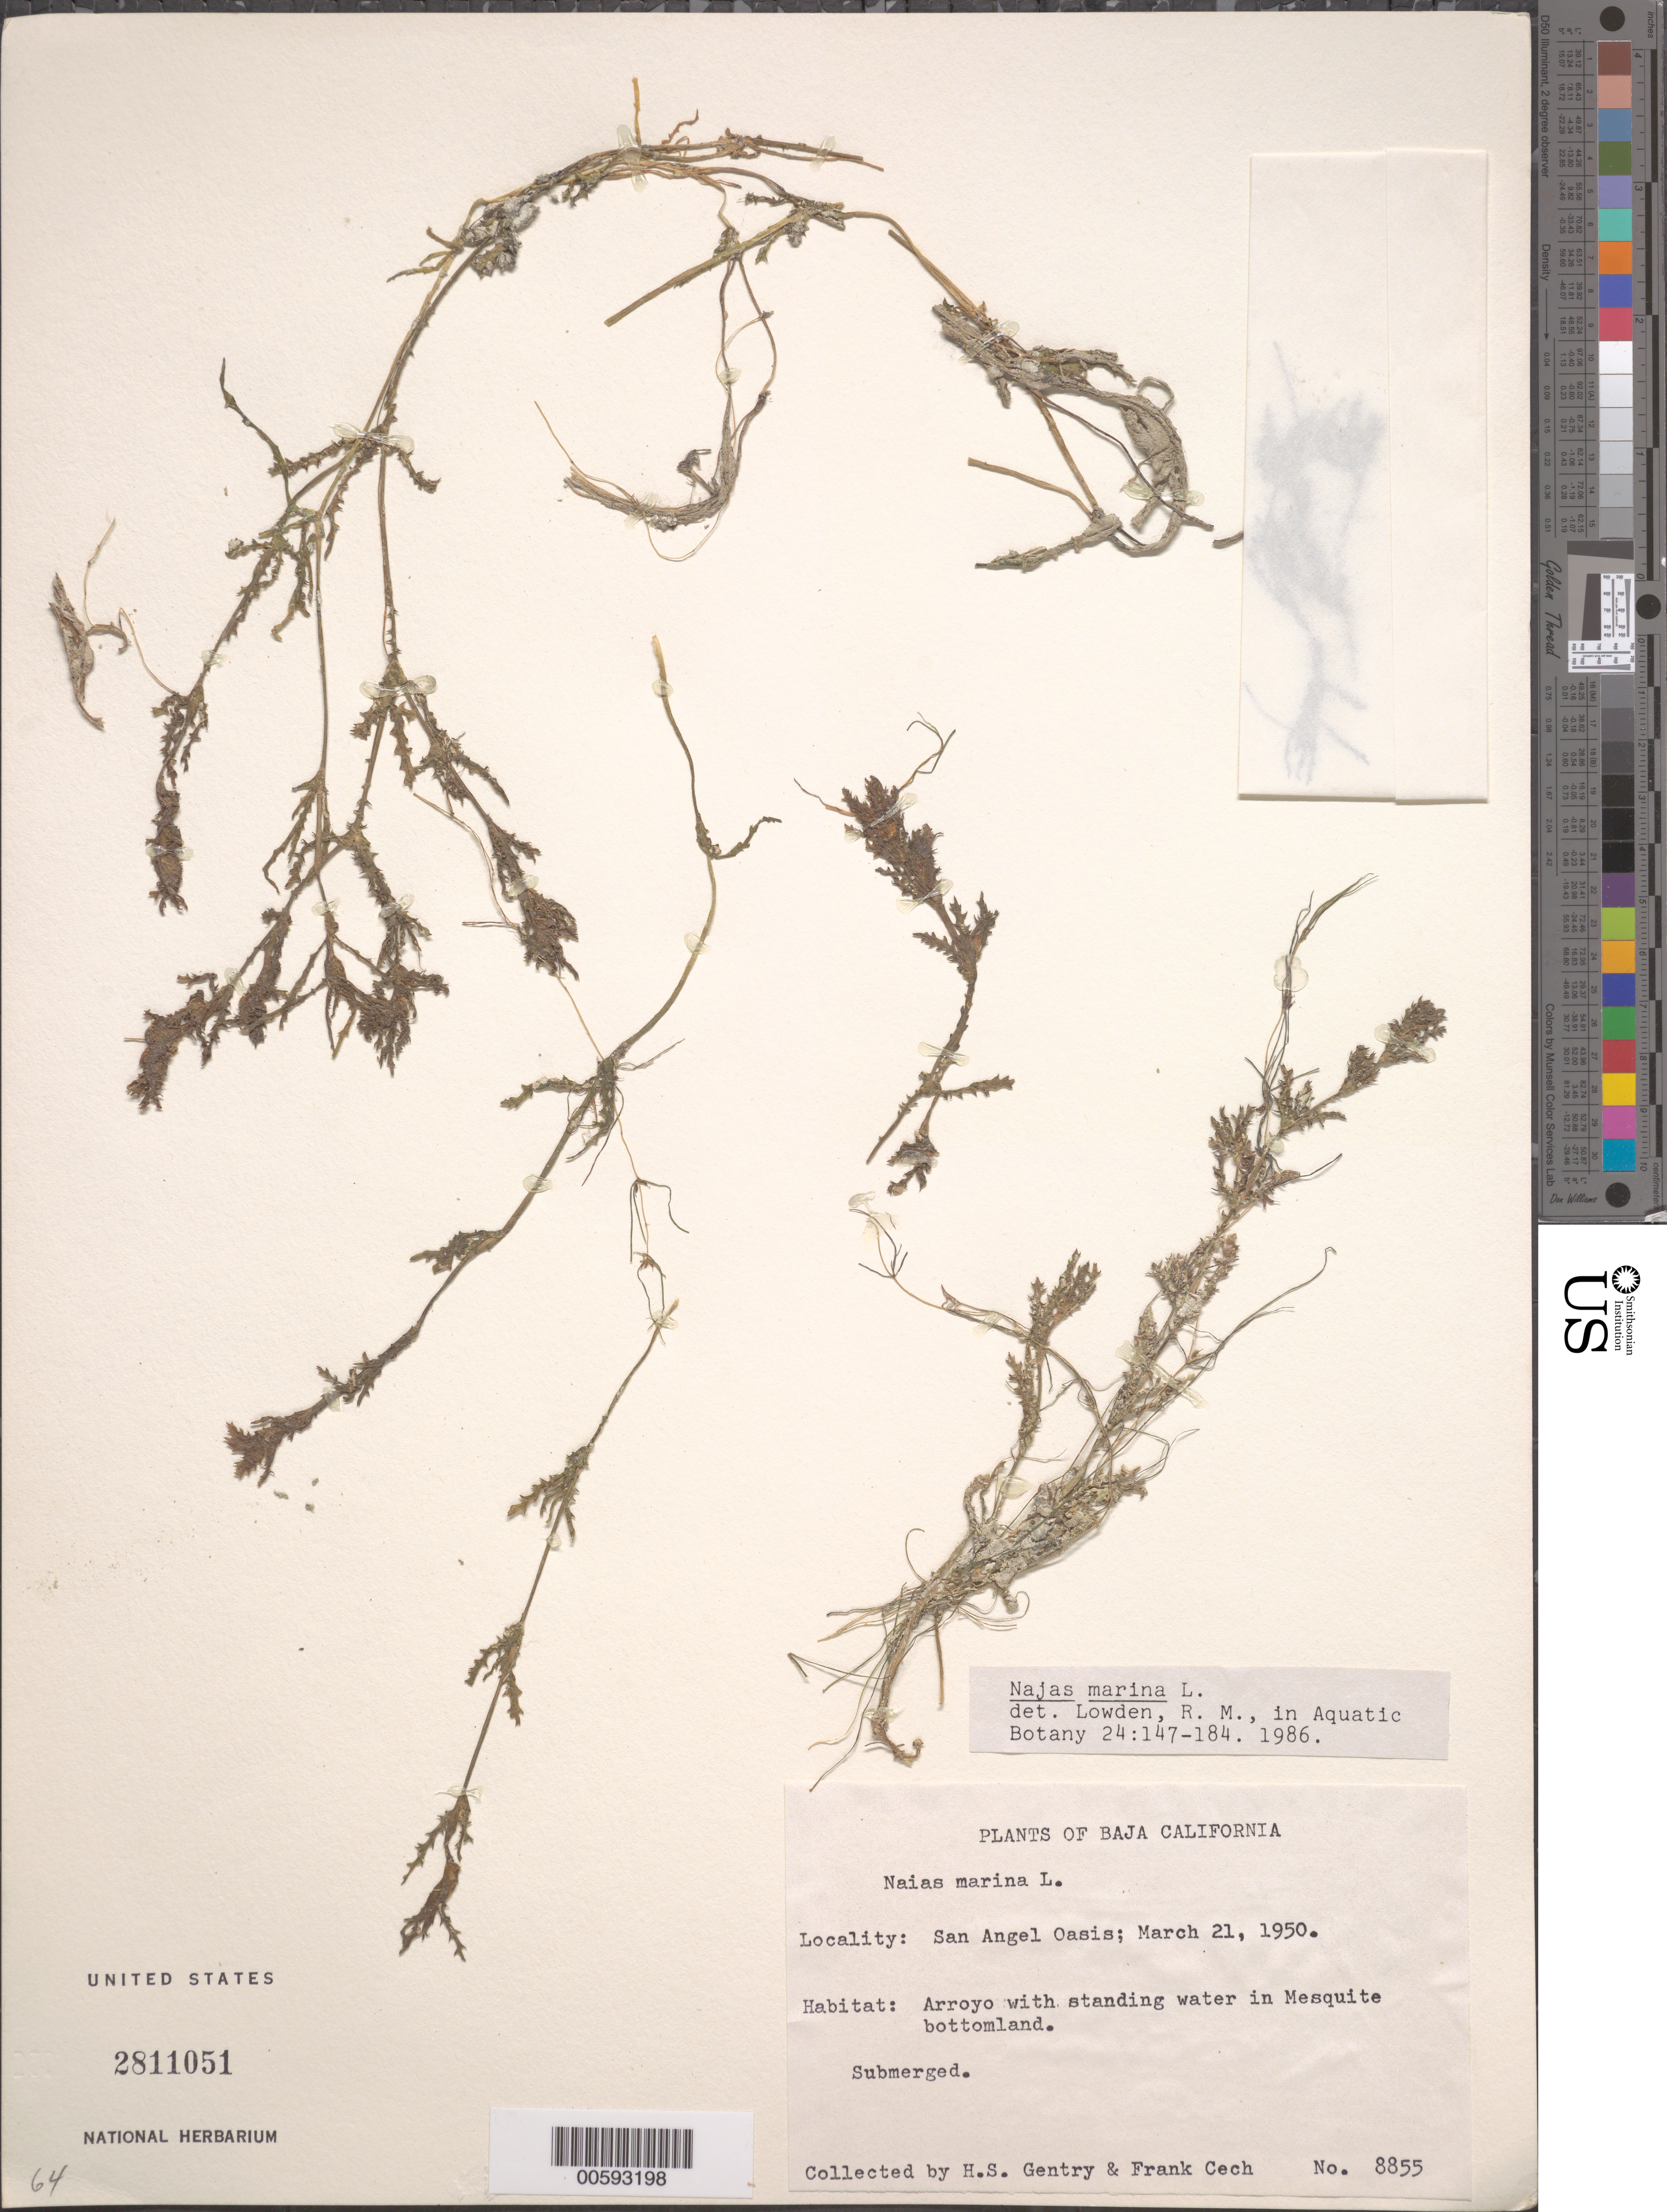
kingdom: Plantae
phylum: Tracheophyta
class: Liliopsida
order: Alismatales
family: Hydrocharitaceae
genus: Najas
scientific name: Najas marina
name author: L.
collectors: H. S. Gentry & F. Cech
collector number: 8855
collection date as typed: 21 Mar 1950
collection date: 1950-03-21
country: Mexico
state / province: Baja California Norte / Baja California Sur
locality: San Angel Oasis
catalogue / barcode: US 2811051